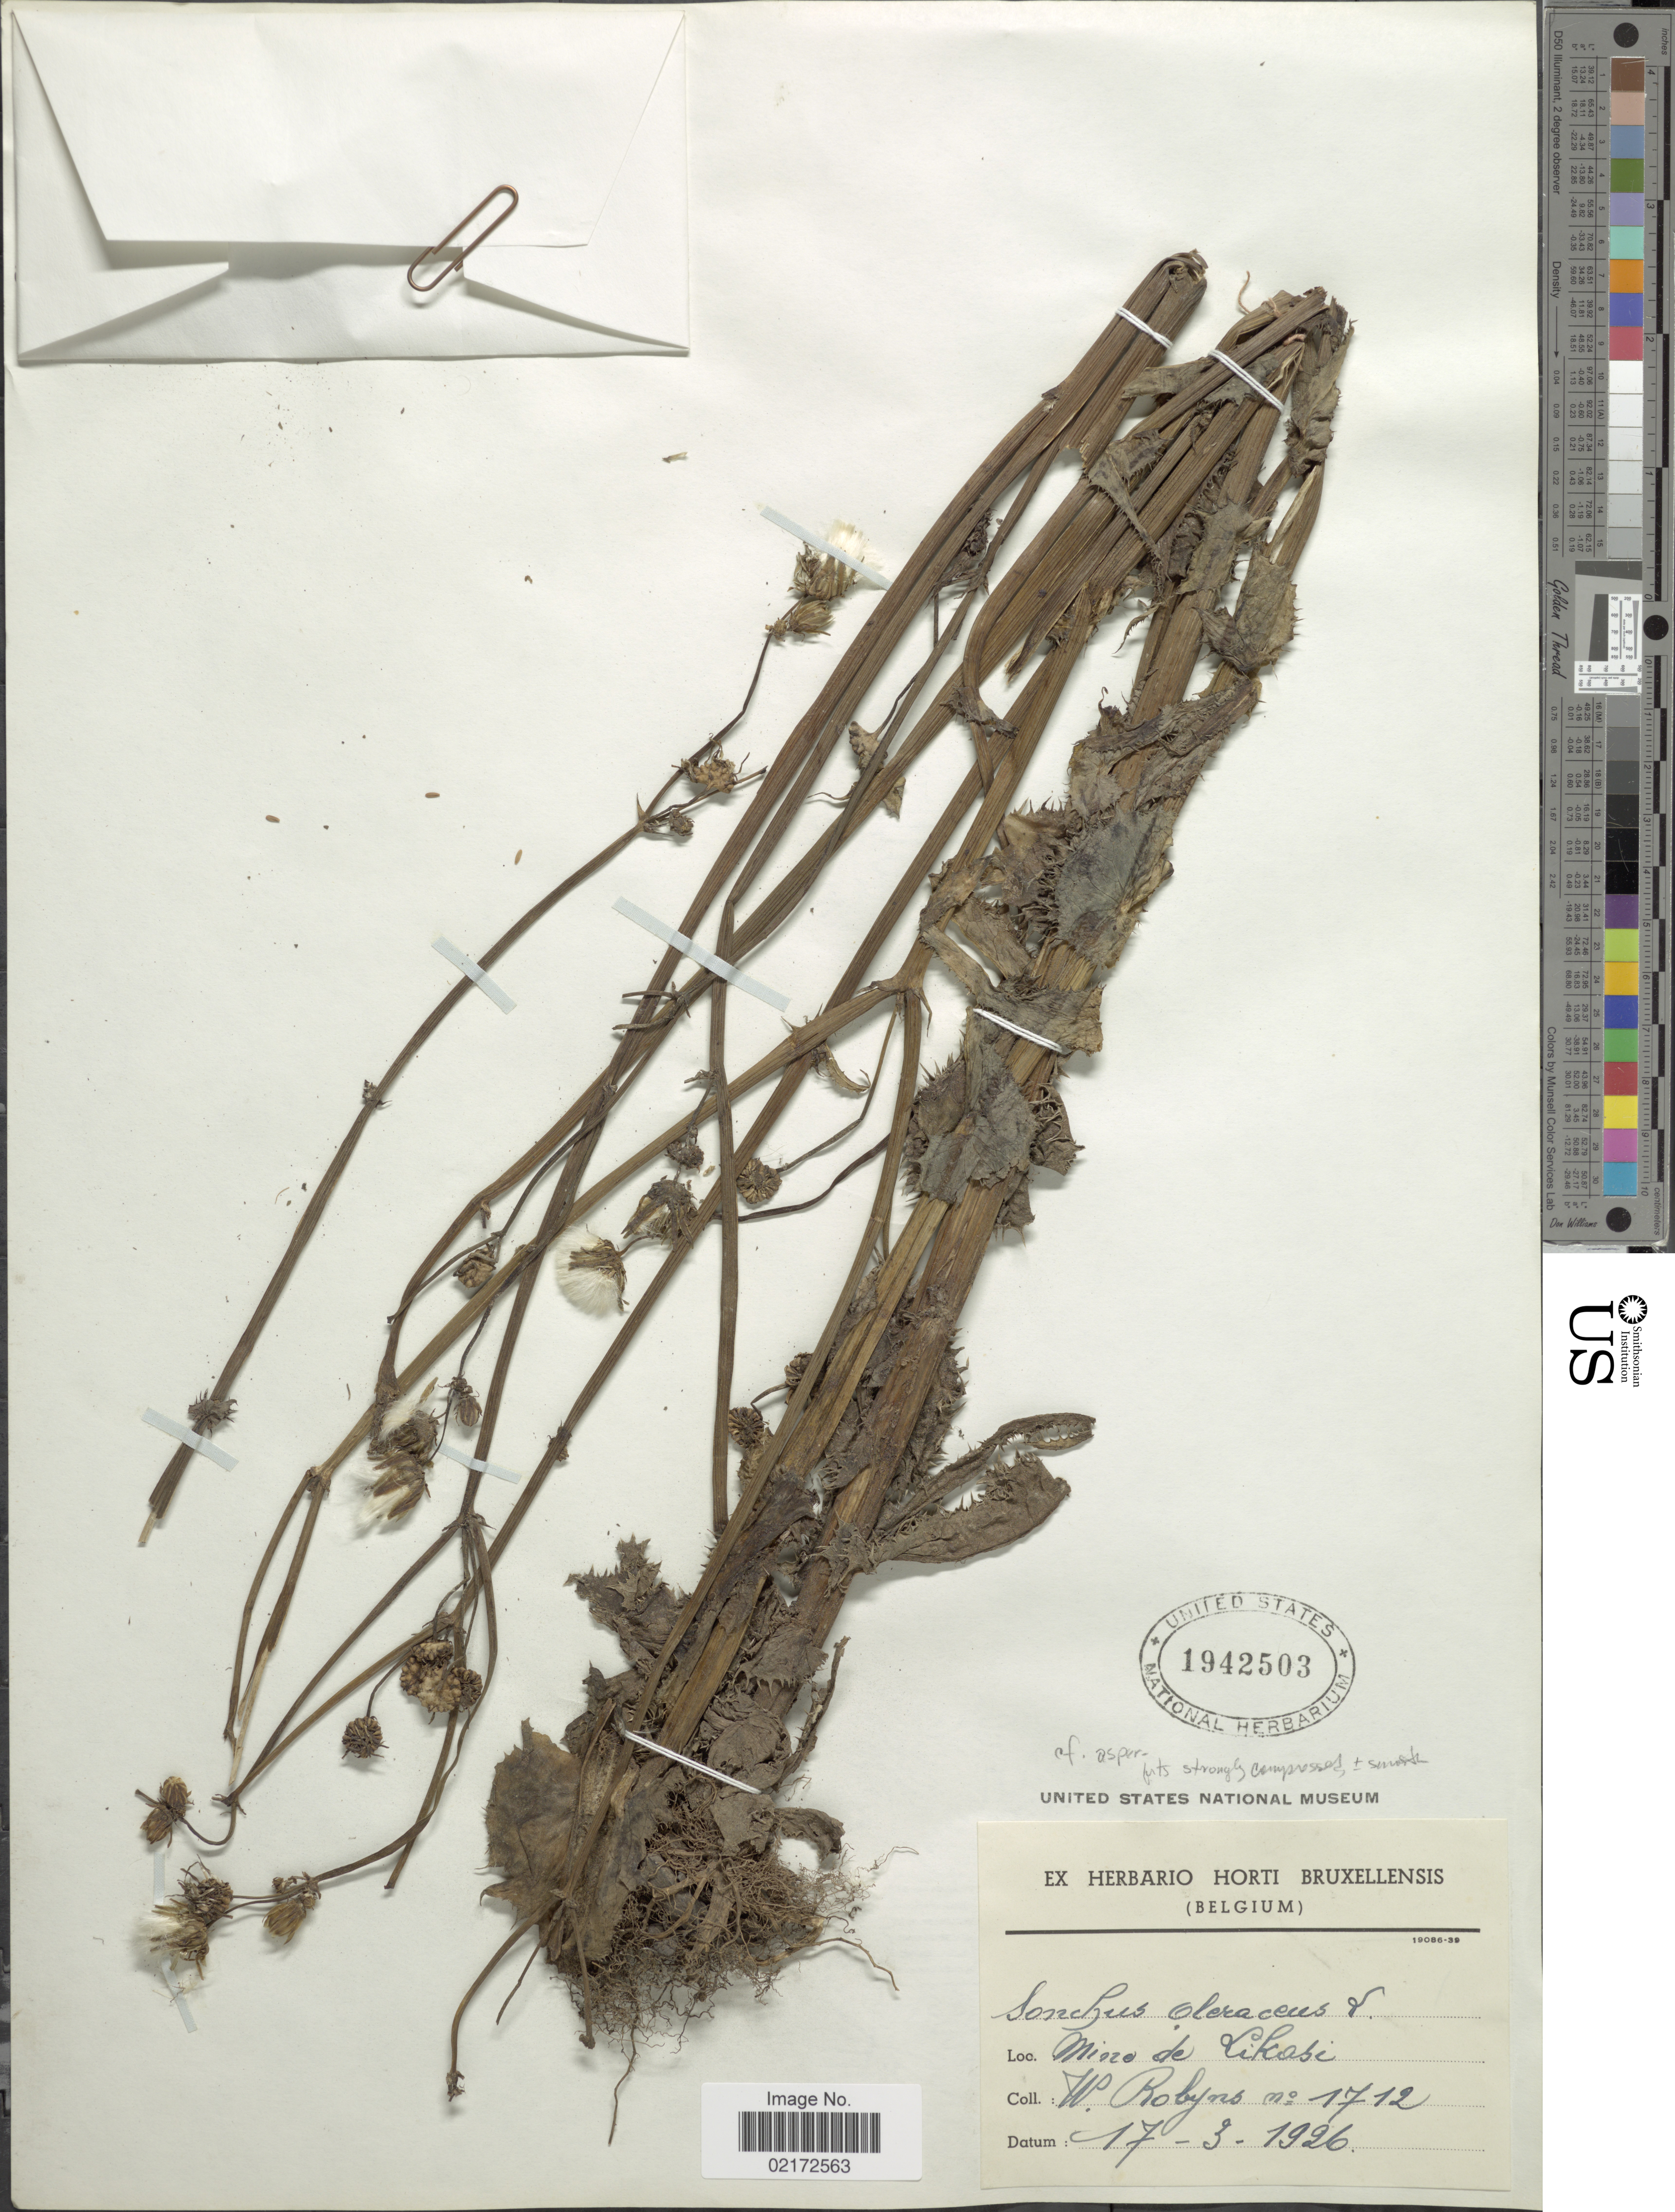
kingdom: Plantae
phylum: Tracheophyta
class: Magnoliopsida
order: Asterales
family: Asteraceae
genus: Sonchus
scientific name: Sonchus oleraceus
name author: L.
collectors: W. Robyns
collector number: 1712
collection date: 1926-03-17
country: Belgium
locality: Mino de Likosi. [interpreted]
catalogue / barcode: US 1942503